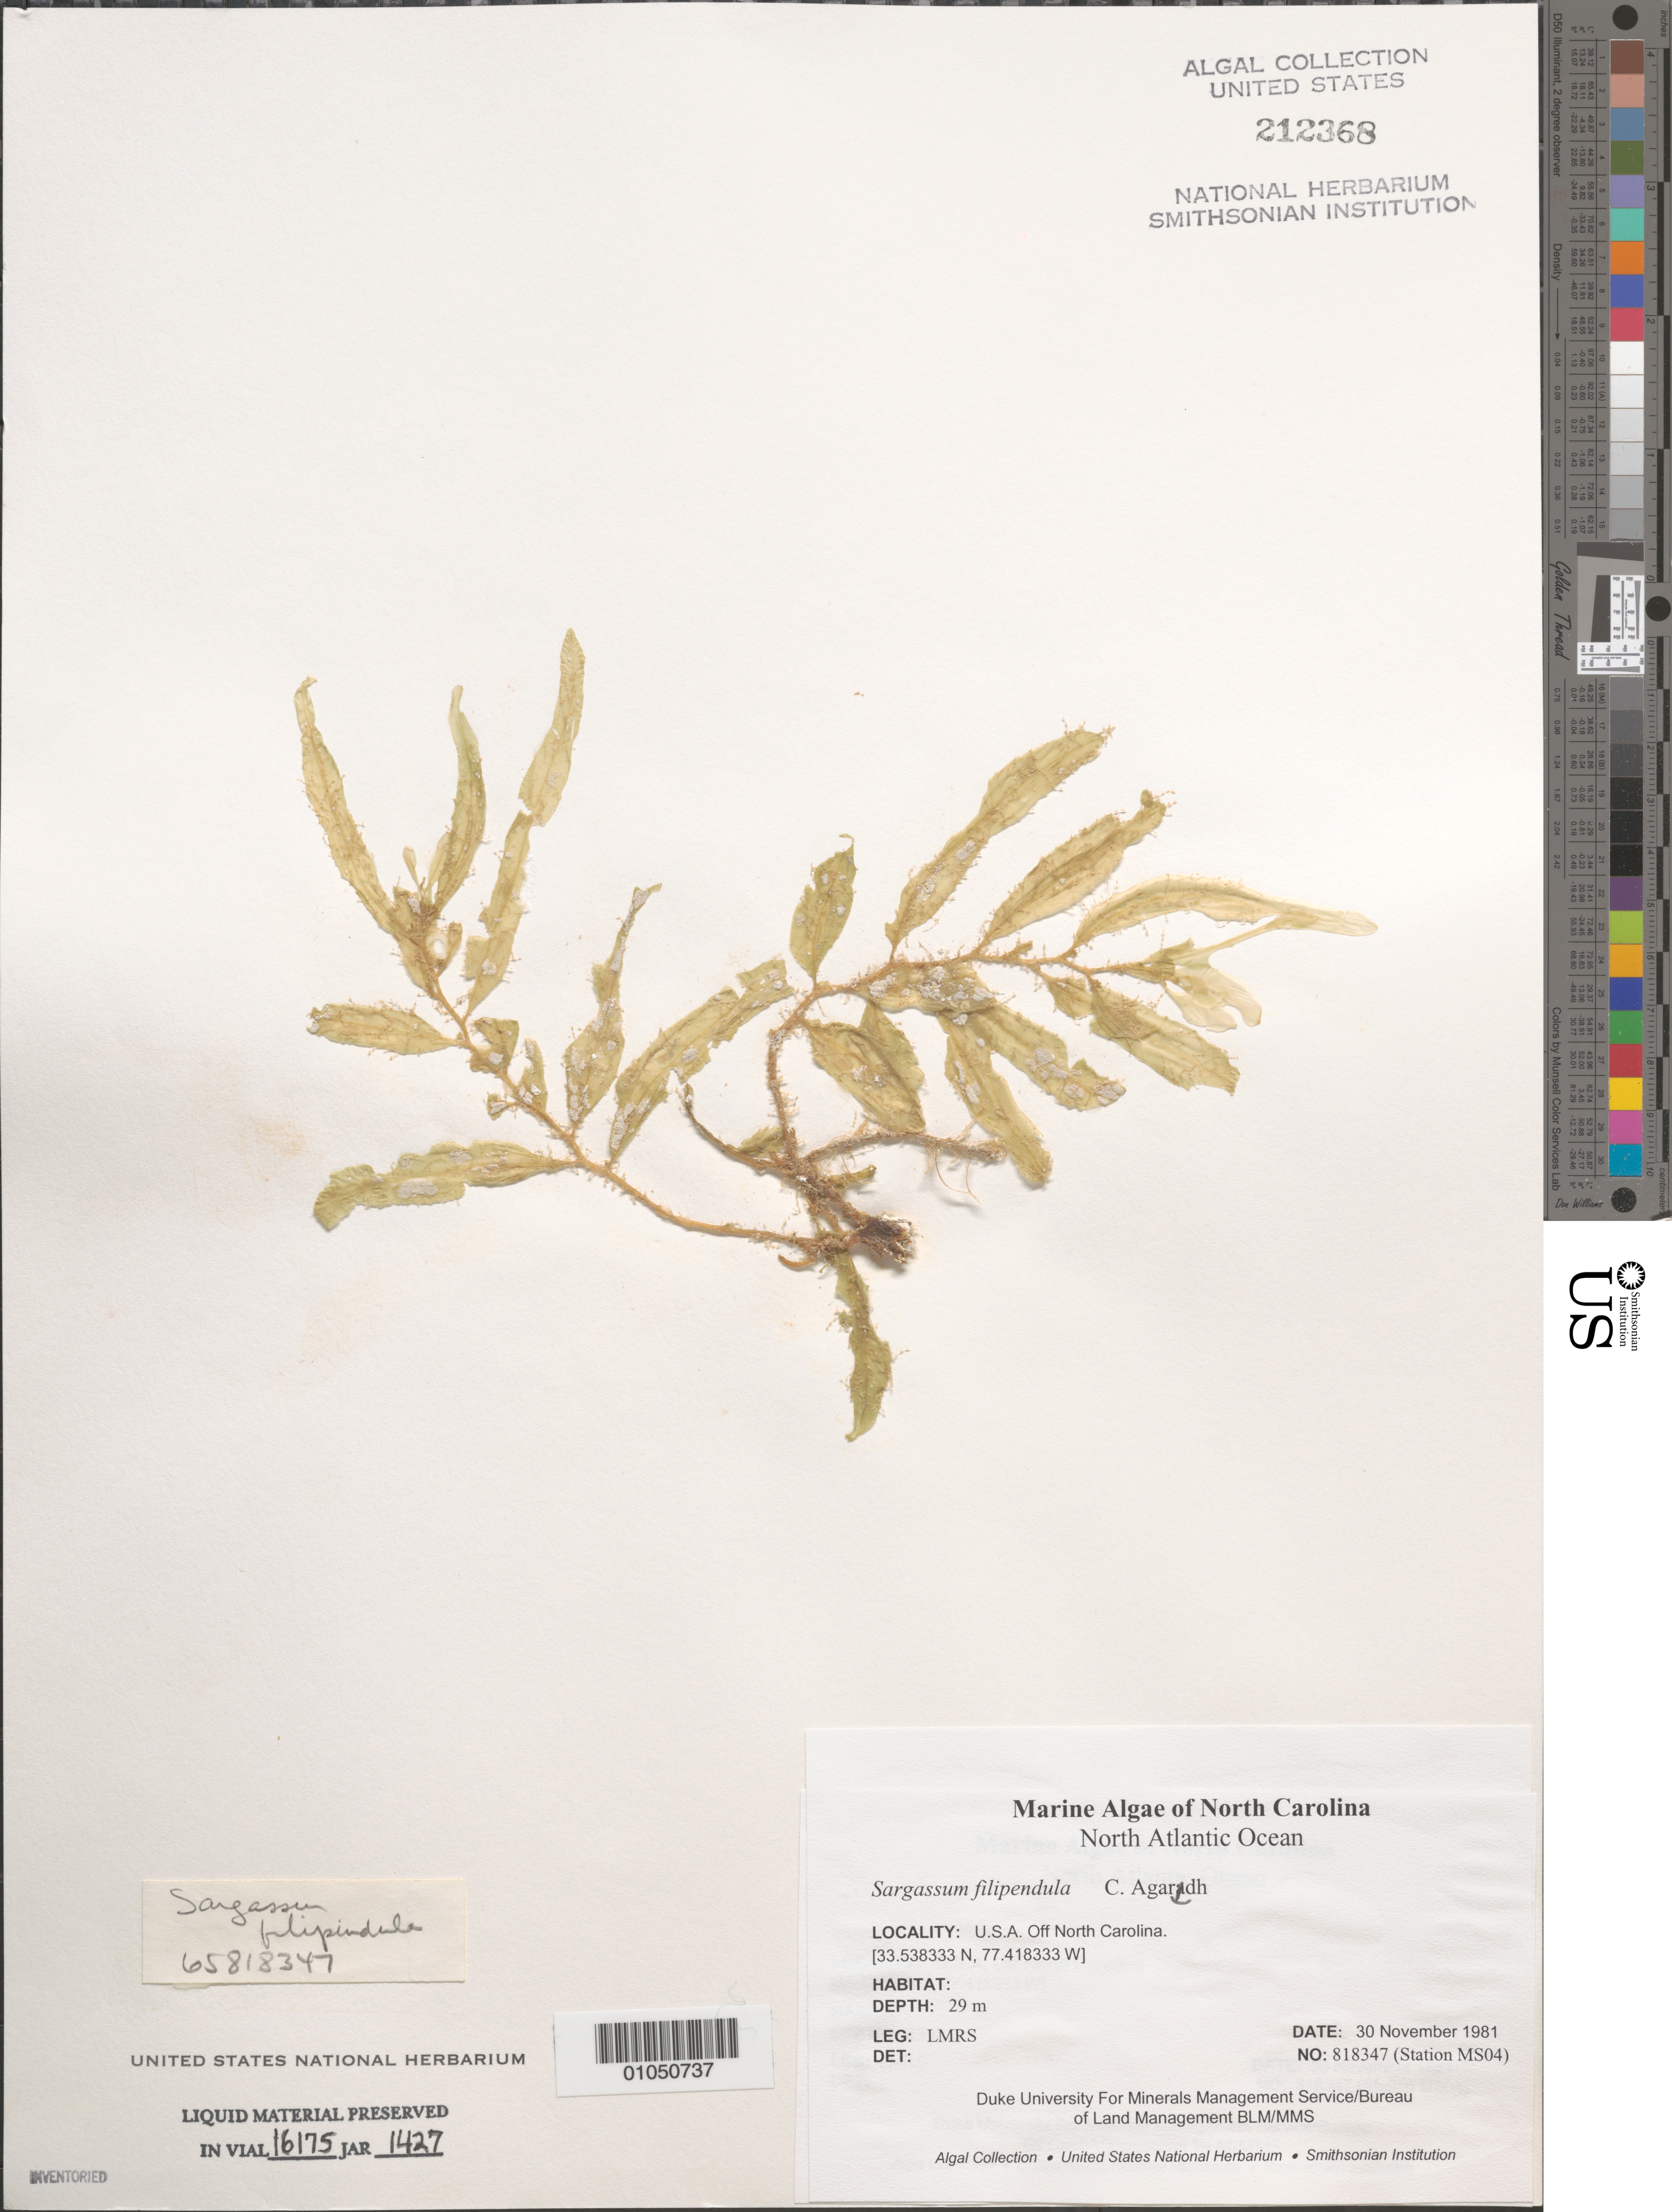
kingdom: Chromista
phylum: Ochrophyta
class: Phaeophyceae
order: Fucales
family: Sargassaceae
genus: Sargassum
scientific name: Sargassum filipendula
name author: C. Agardh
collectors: LMRS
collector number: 818347 Station MS04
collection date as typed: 30 Nov 1981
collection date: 1981-11-30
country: United States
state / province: North Carolina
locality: North Atlantic Ocean off North Carolina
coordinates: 33.538333 N, 77.418333 W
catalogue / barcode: US 212368